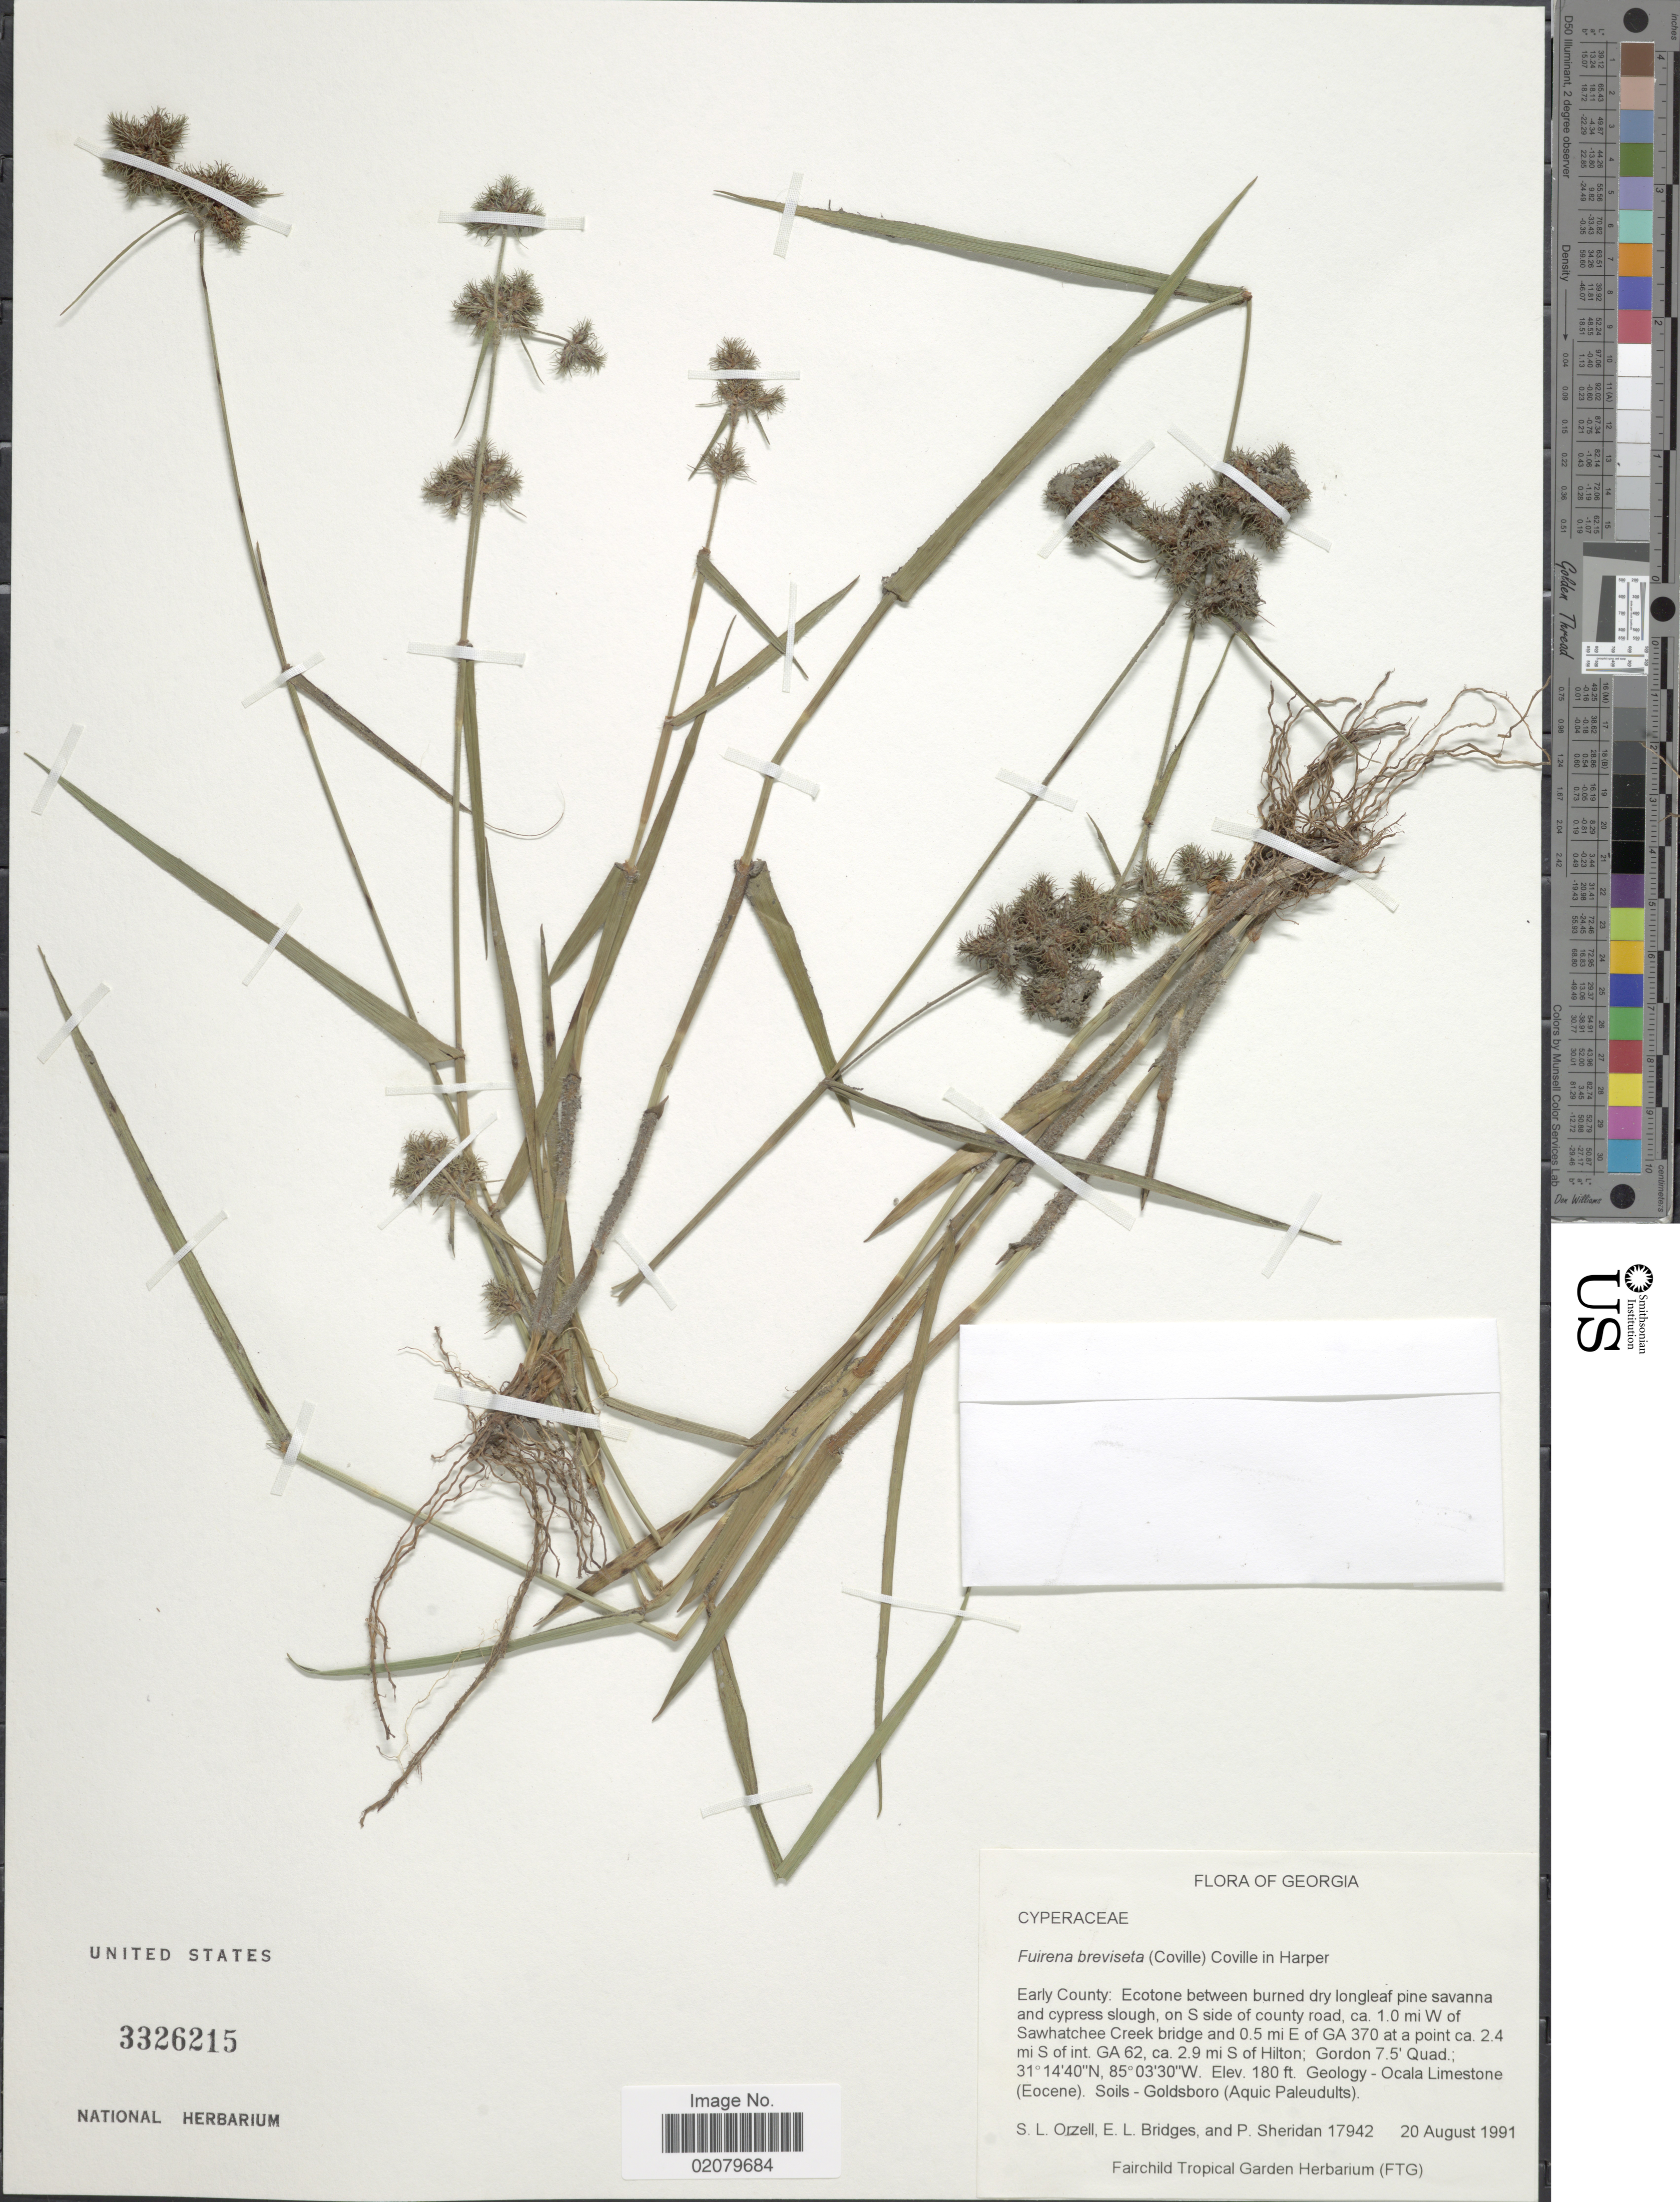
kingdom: Plantae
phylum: Tracheophyta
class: Liliopsida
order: Poales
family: Cyperaceae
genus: Fuirena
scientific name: Fuirena breviseta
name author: (Coville) Coville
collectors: S. Orzell, E. Bridges & P. Sheridan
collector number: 17942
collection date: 1991-08-20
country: United States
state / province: Georgia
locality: Early County: on S side of county road, ca. 1.0 mi W of Sawhatchee Creek bridge and 0.5 mi E. of GA370 at a point ca. 2.4 mi S. of int. GA 62, ca. 2.9 mi S of Hilton ; Gordon 7.5' Quad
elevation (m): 55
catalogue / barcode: US 3326215